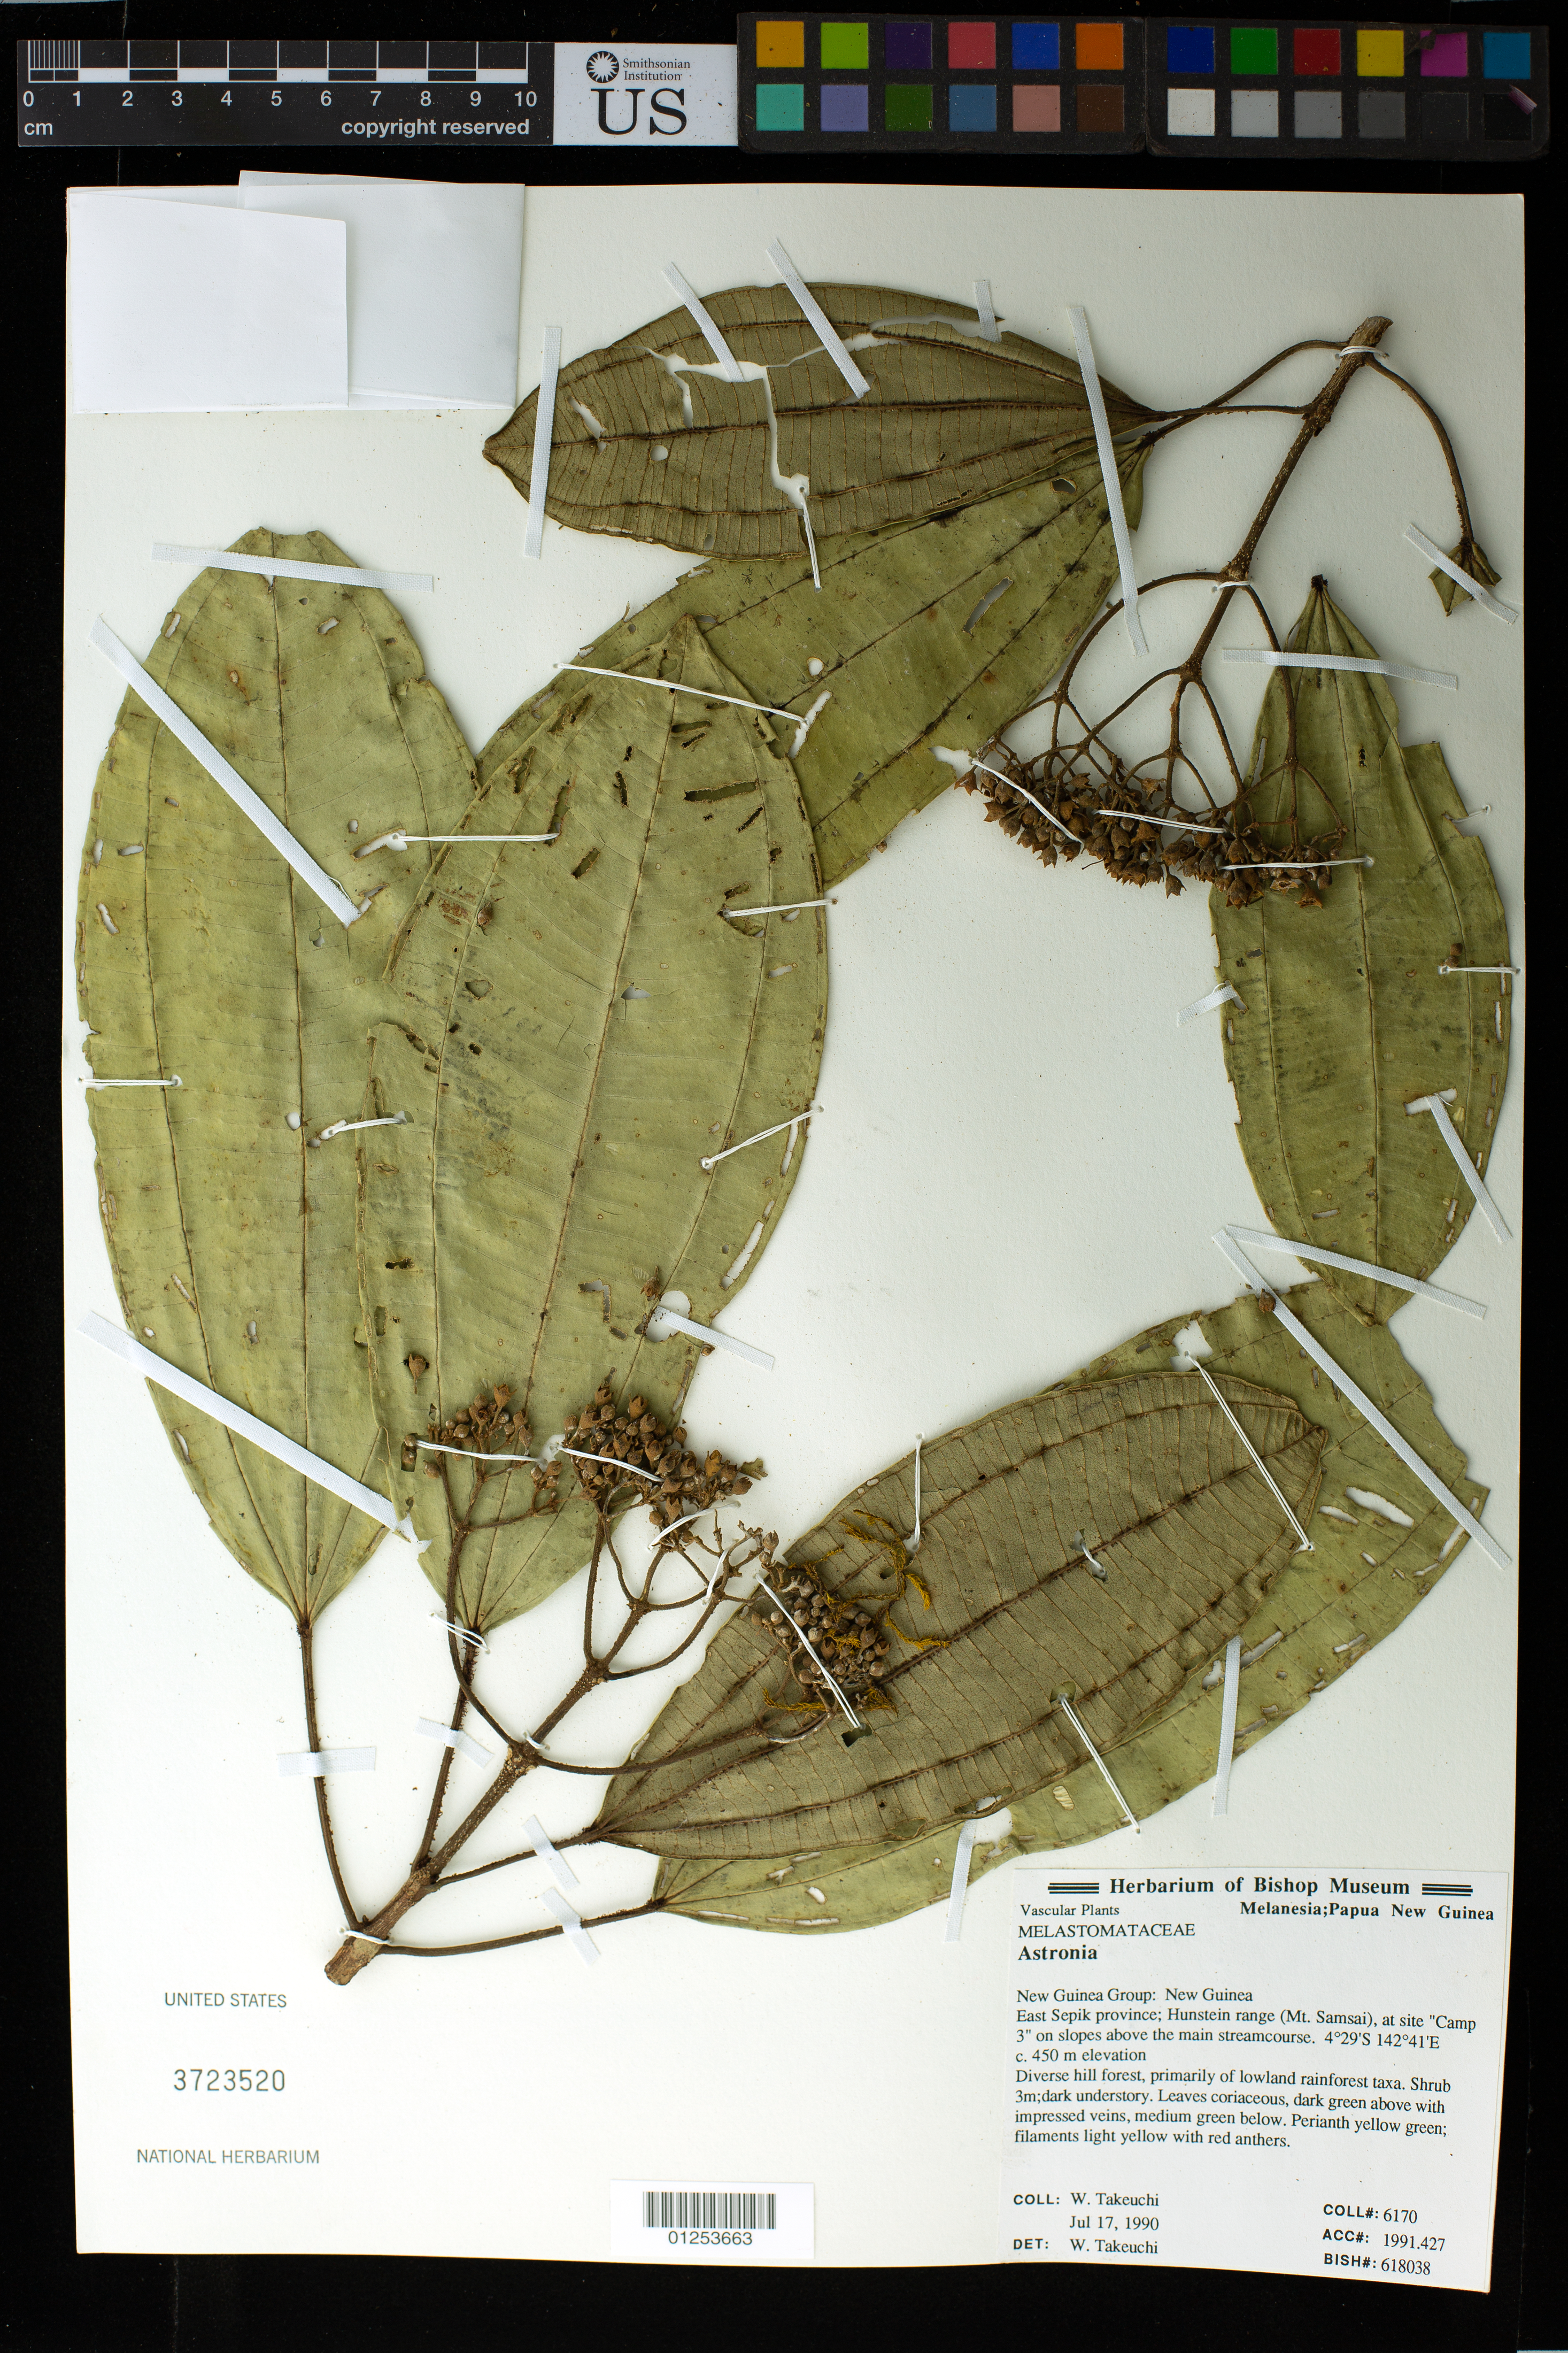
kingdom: Plantae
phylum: Tracheophyta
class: Magnoliopsida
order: Myrtales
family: Melastomataceae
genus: Astronia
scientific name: Astronia sp.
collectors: W. N. Takeuchi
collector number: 6170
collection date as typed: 17 Jul 1990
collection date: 1990-07-17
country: Papua New Guinea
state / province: East Sepik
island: New Guinea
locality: Hunstein Range (Mt. Samsai), at site 'Camp 3' on slopes above the main streamcourse.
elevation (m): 450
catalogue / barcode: US 3723520